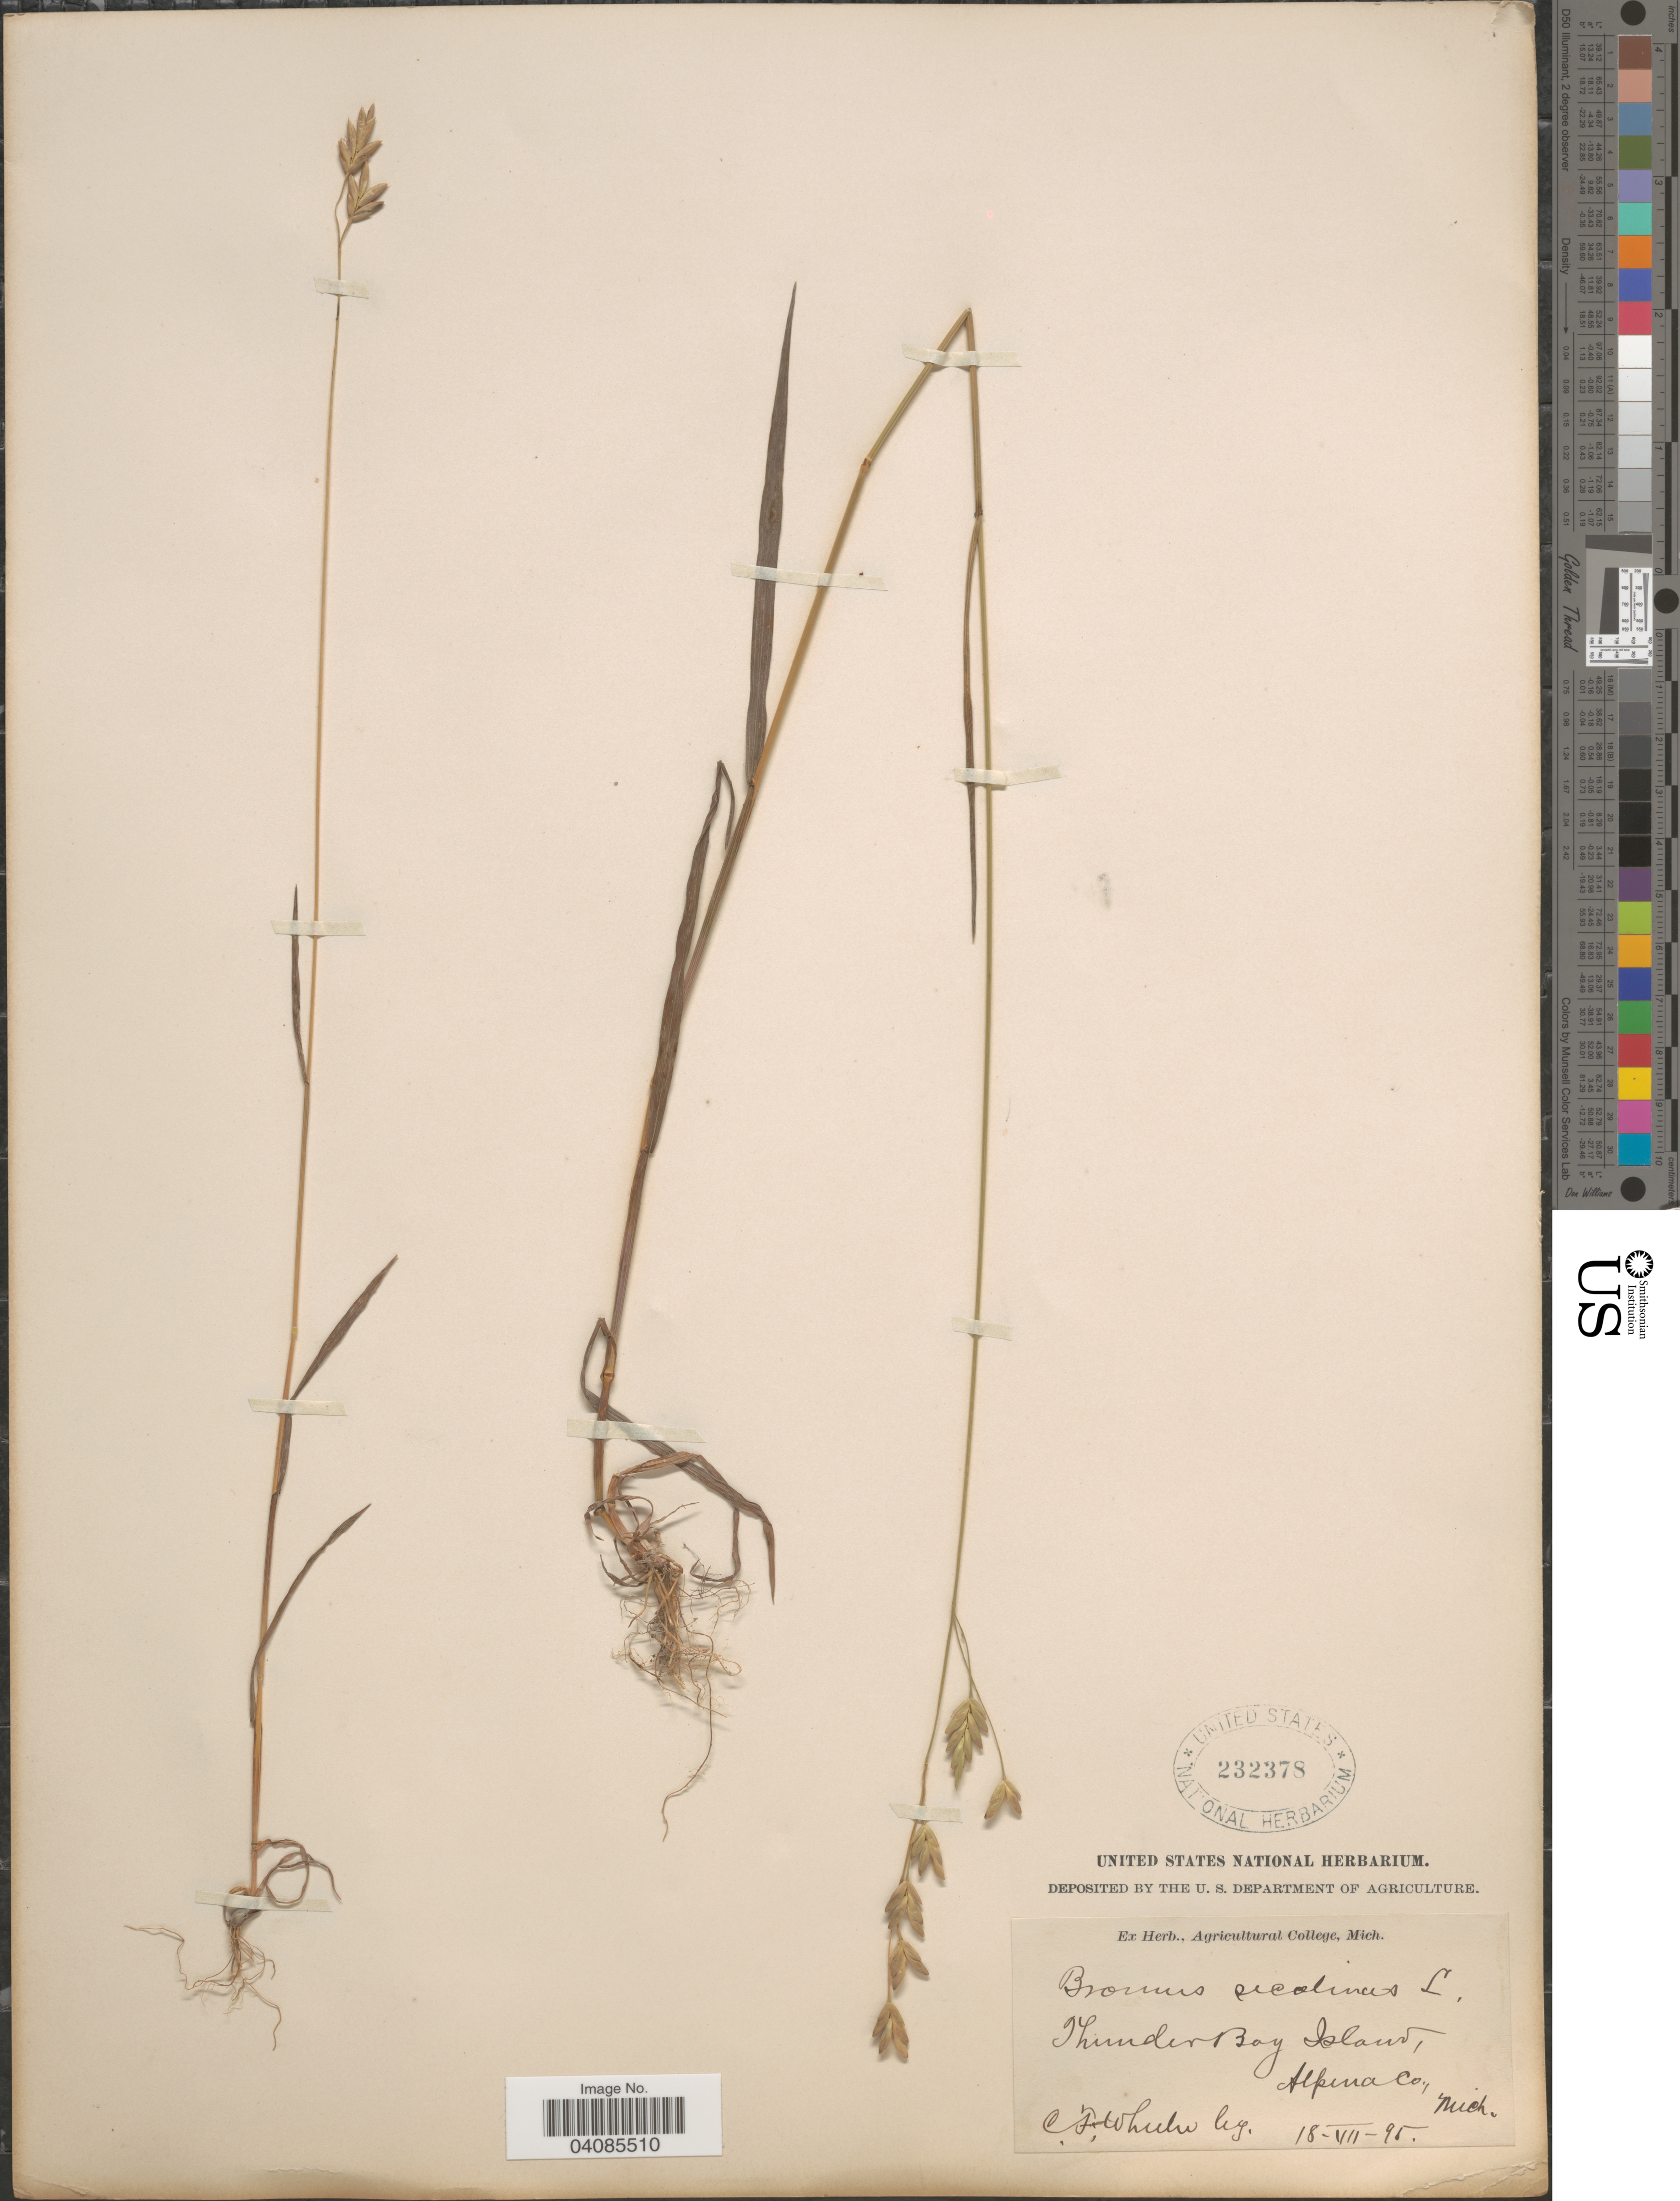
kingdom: Plantae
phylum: Tracheophyta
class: Liliopsida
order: Poales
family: Poaceae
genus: Bromus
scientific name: Bromus secalinus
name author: L.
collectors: C. Wheeler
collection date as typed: Transcribed d/m/y: 18/7/95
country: United States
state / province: Michigan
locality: Thunder Bay Island, Alpena Co.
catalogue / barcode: US 232378